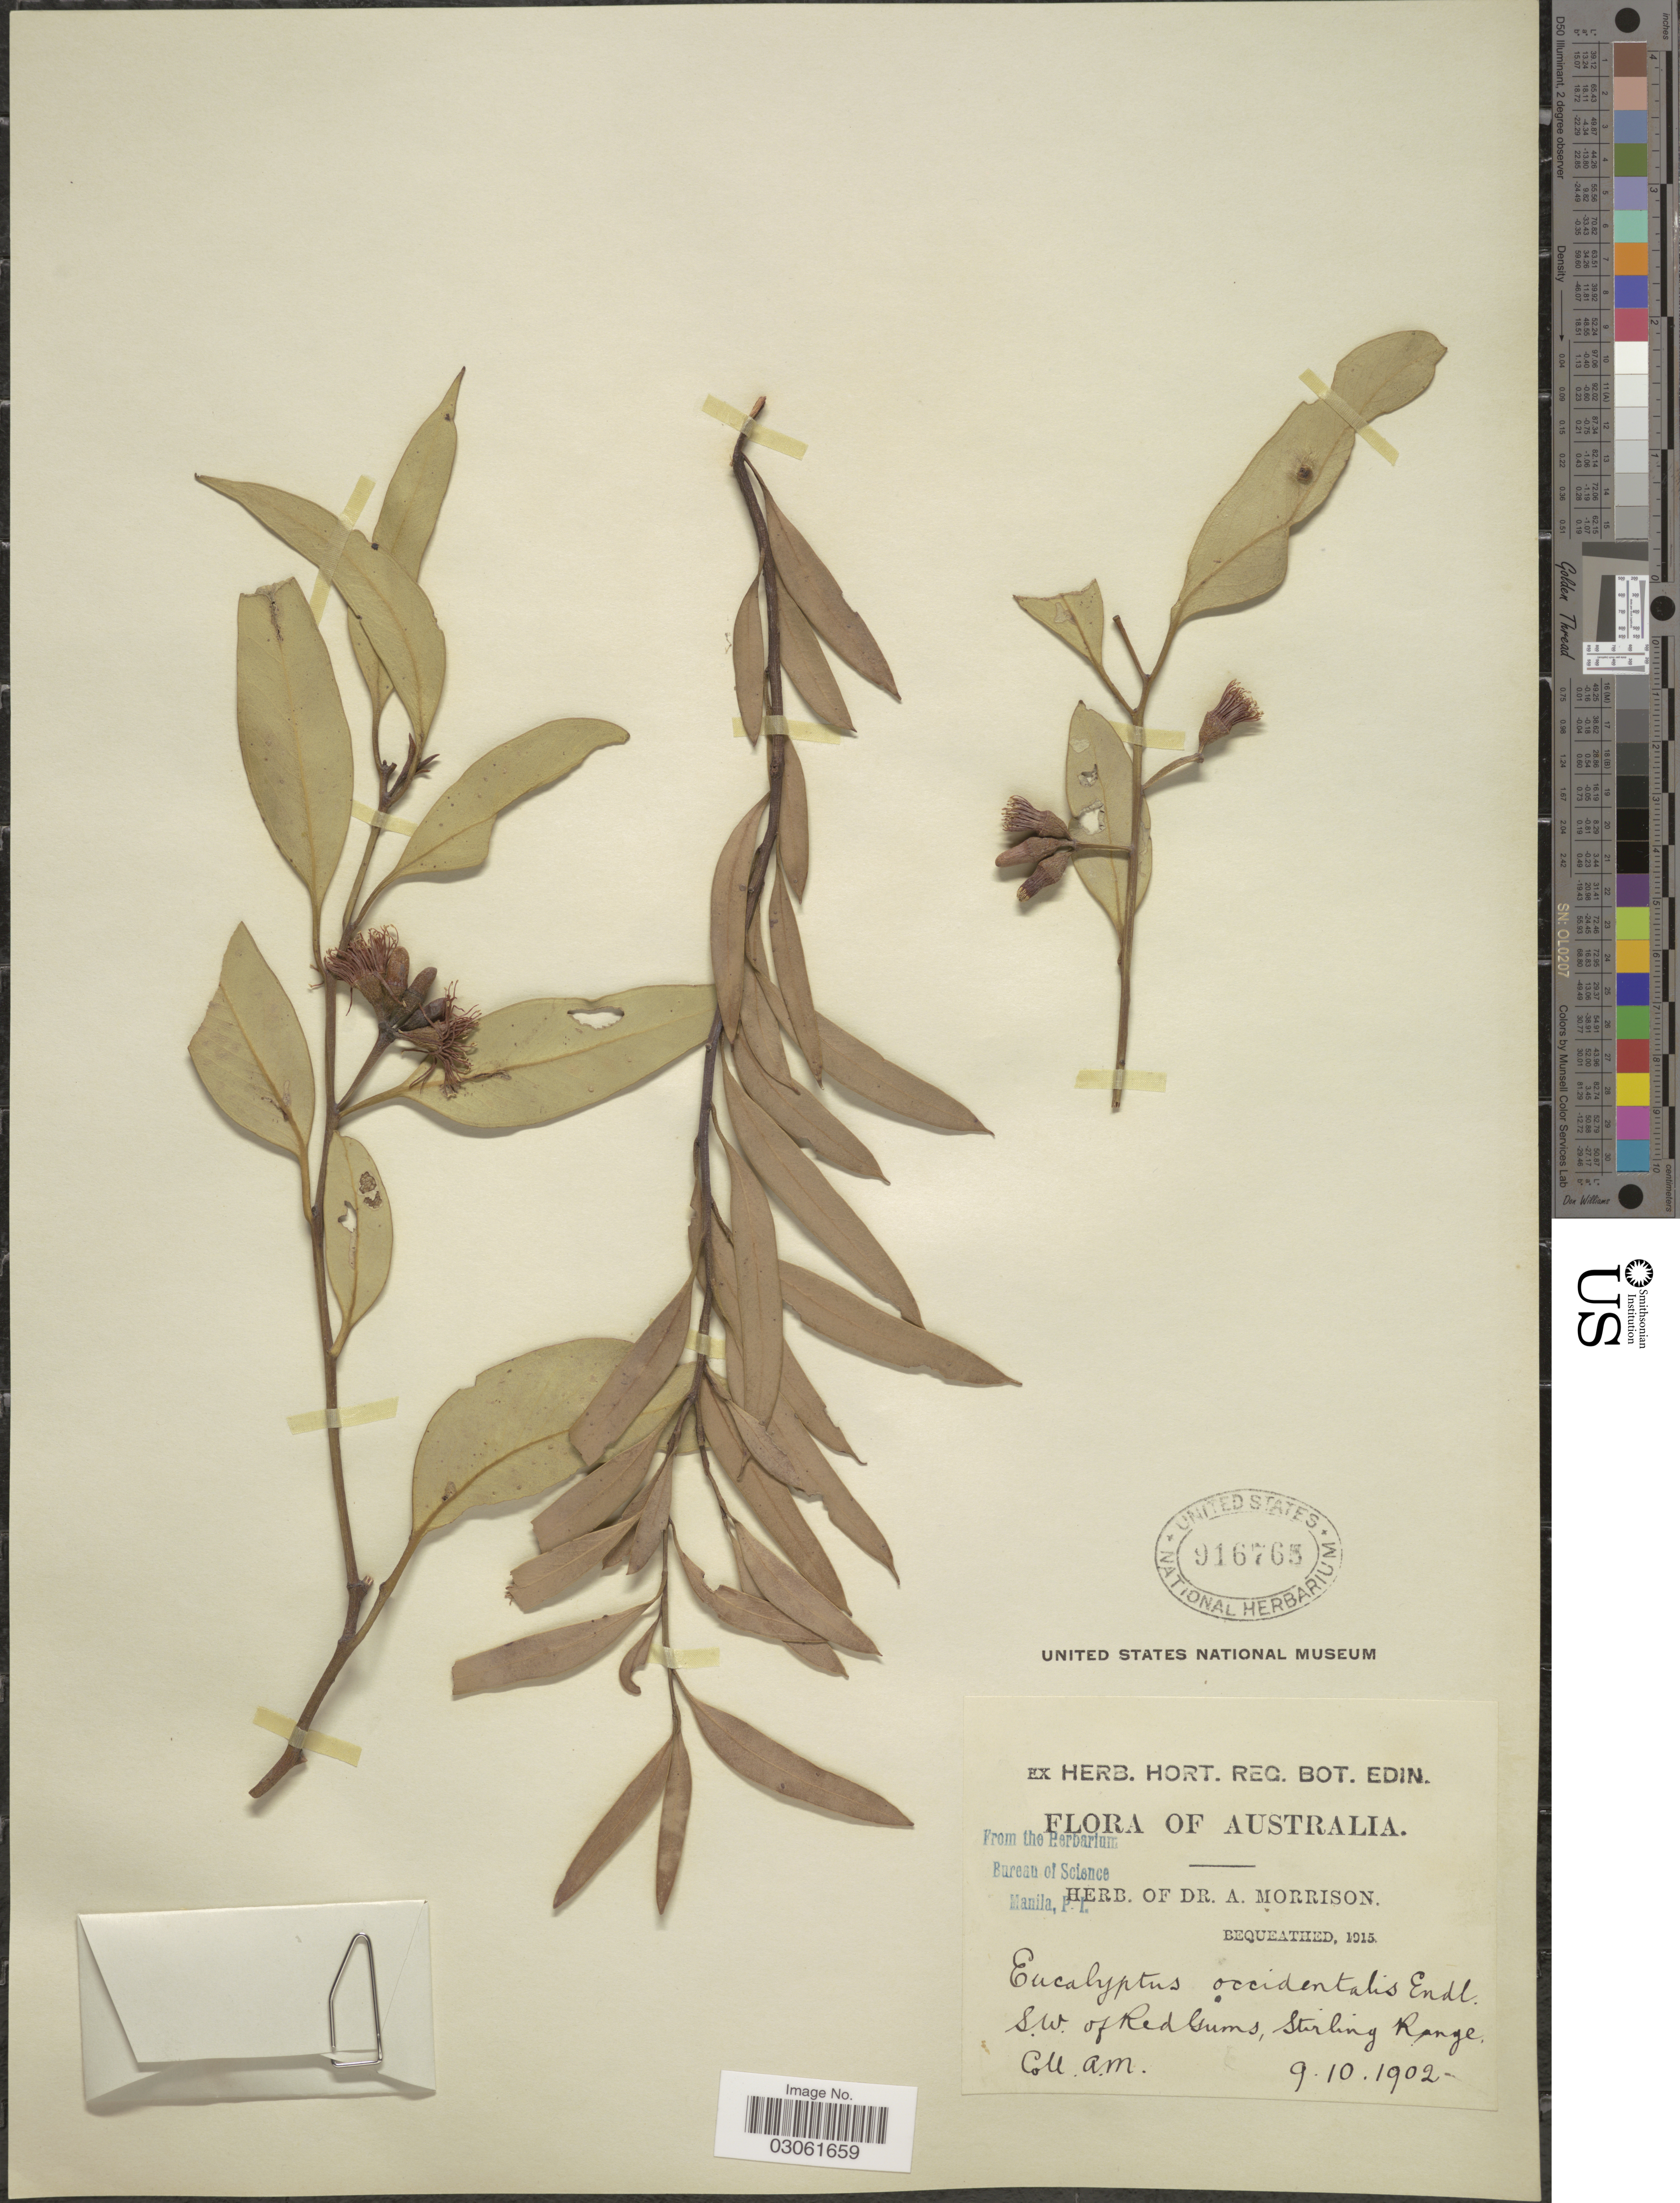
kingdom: Plantae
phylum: Tracheophyta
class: Magnoliopsida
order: Myrtales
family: Myrtaceae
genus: Eucalyptus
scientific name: Eucalyptus occidentalis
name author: Endl.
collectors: A. Morrison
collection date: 1902-10-09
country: Australia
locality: S.W. of Red Gums, Stirling Range.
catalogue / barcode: US 916765